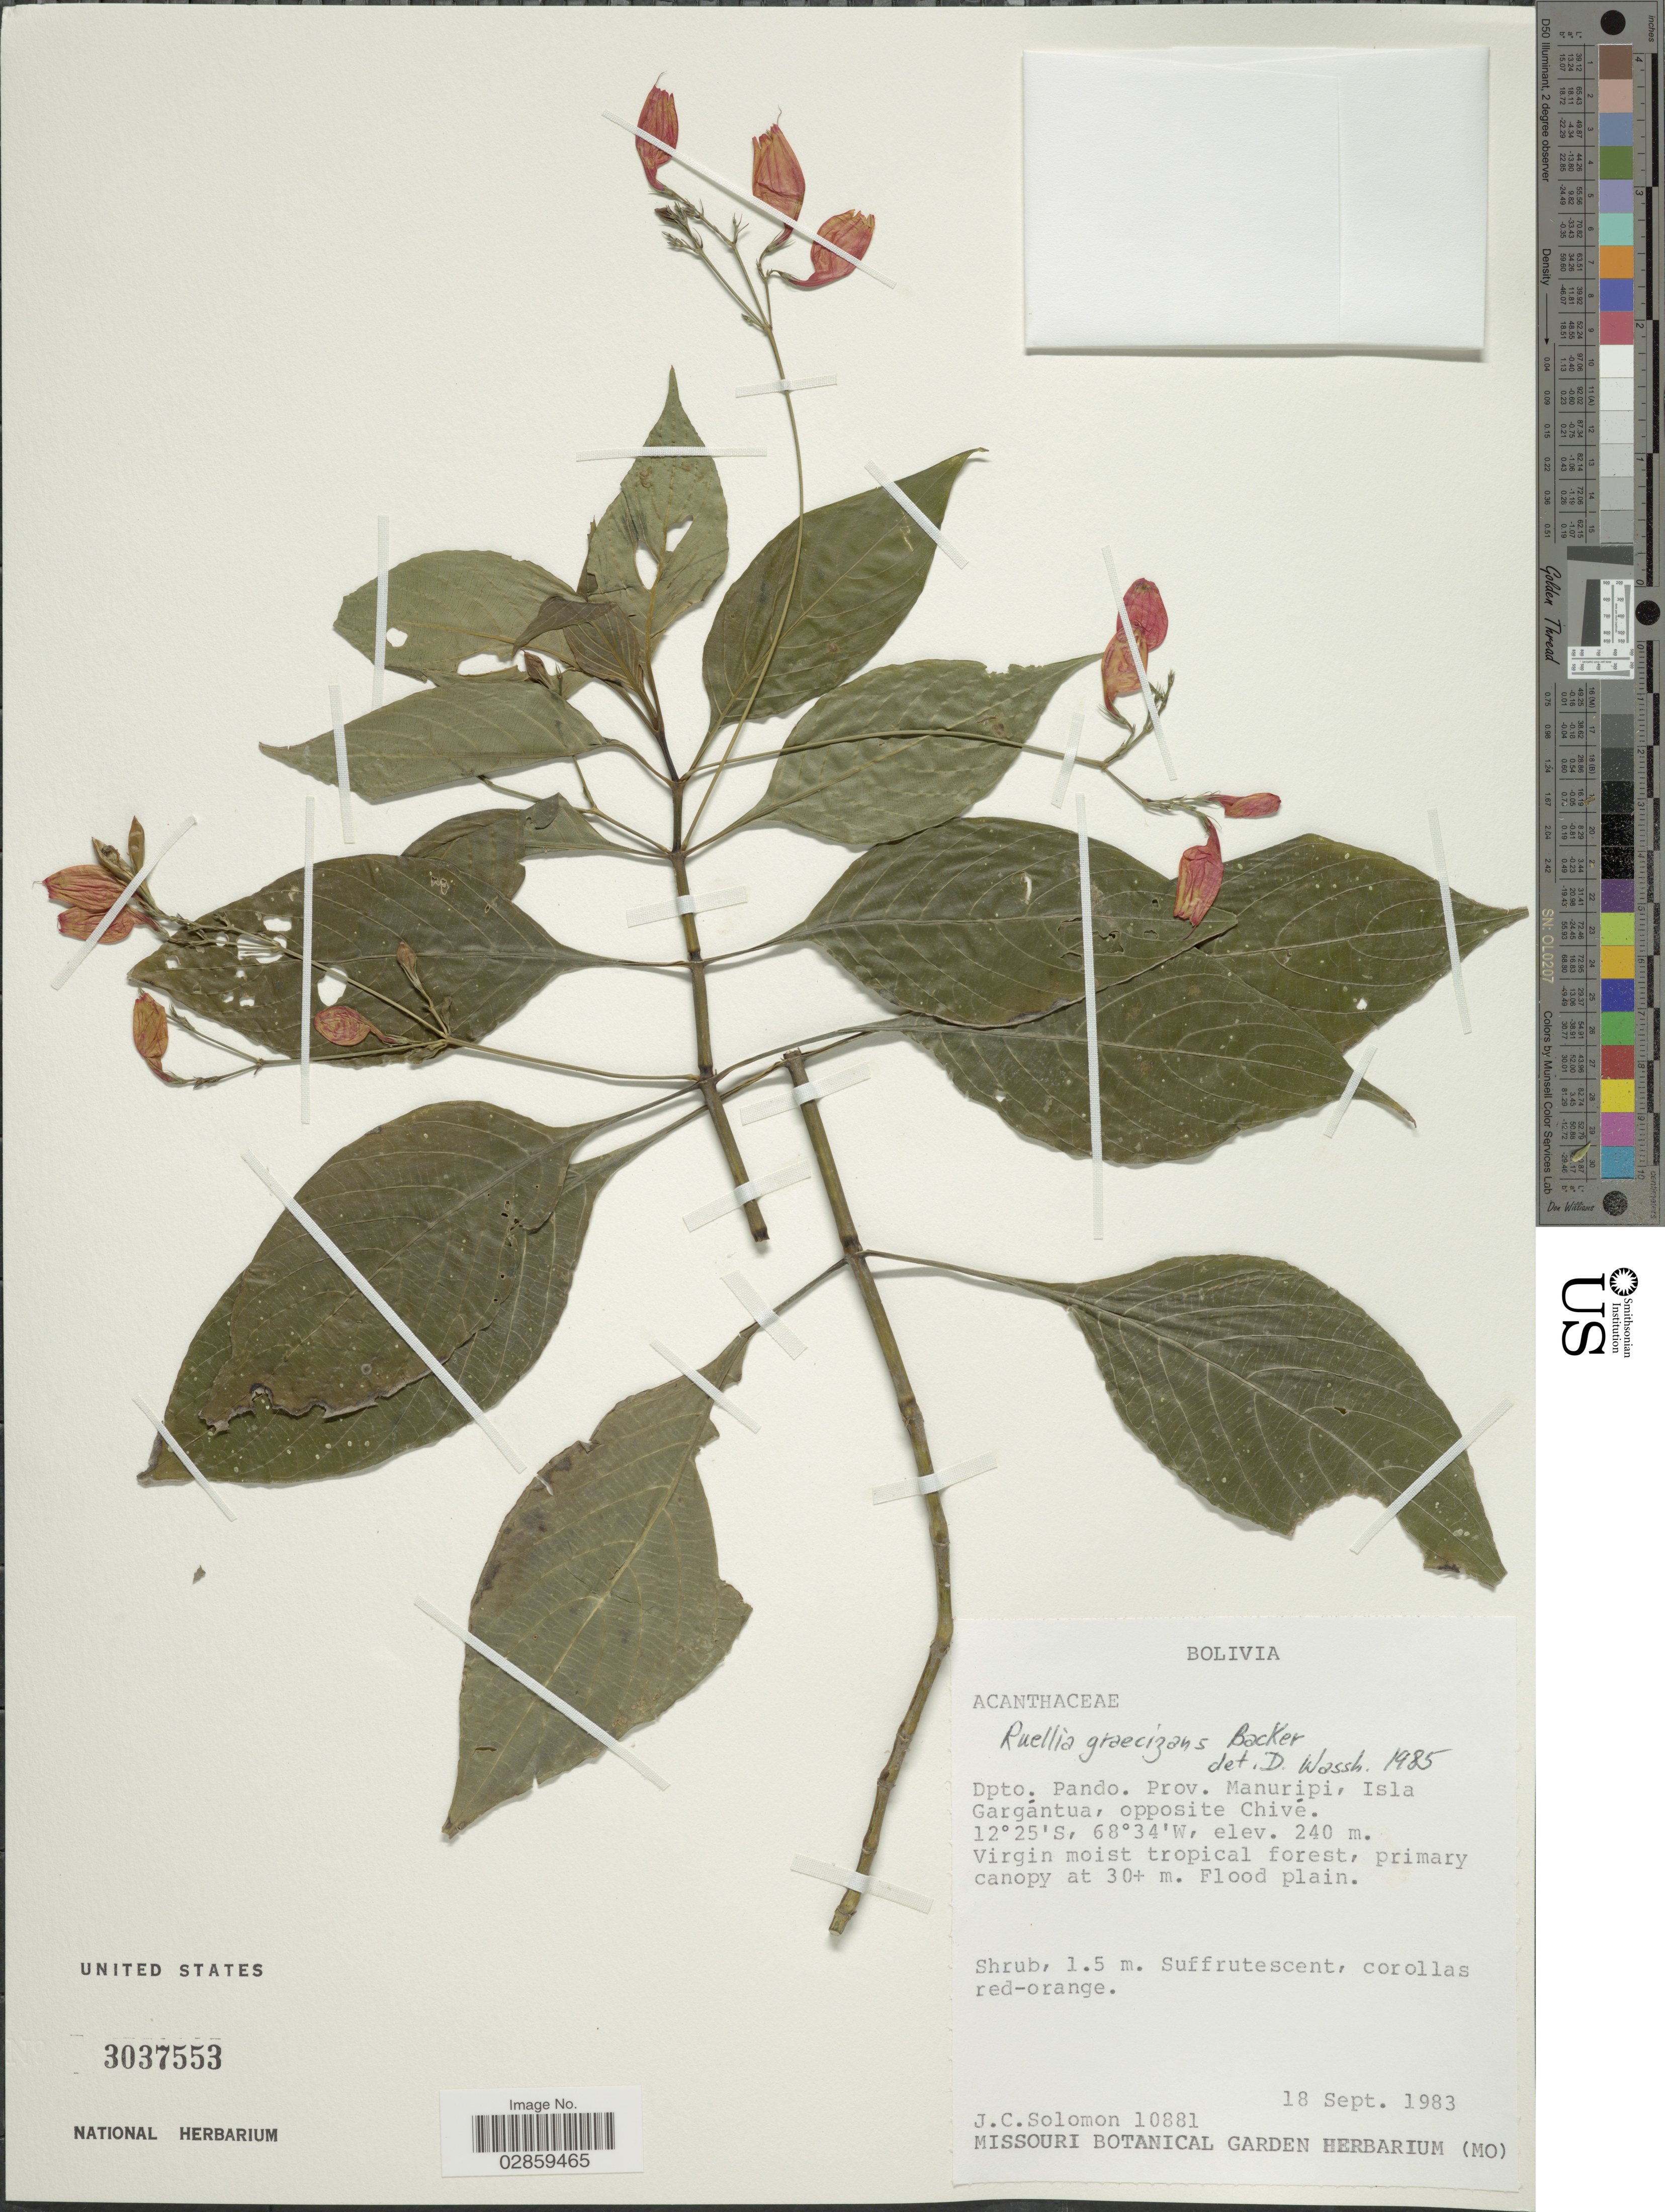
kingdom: Plantae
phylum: Tracheophyta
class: Magnoliopsida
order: Lamiales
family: Acanthaceae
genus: Ruellia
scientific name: Ruellia brevifolia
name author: (Pohl) C. Ezcurra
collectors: J. C. Solomon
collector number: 10881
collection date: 1983-09-18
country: Bolivia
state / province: Pando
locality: Dpto. Pando. Prov. Manuripi, Isla Gargantua, opposite Chivé.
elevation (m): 240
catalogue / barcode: US 3037553